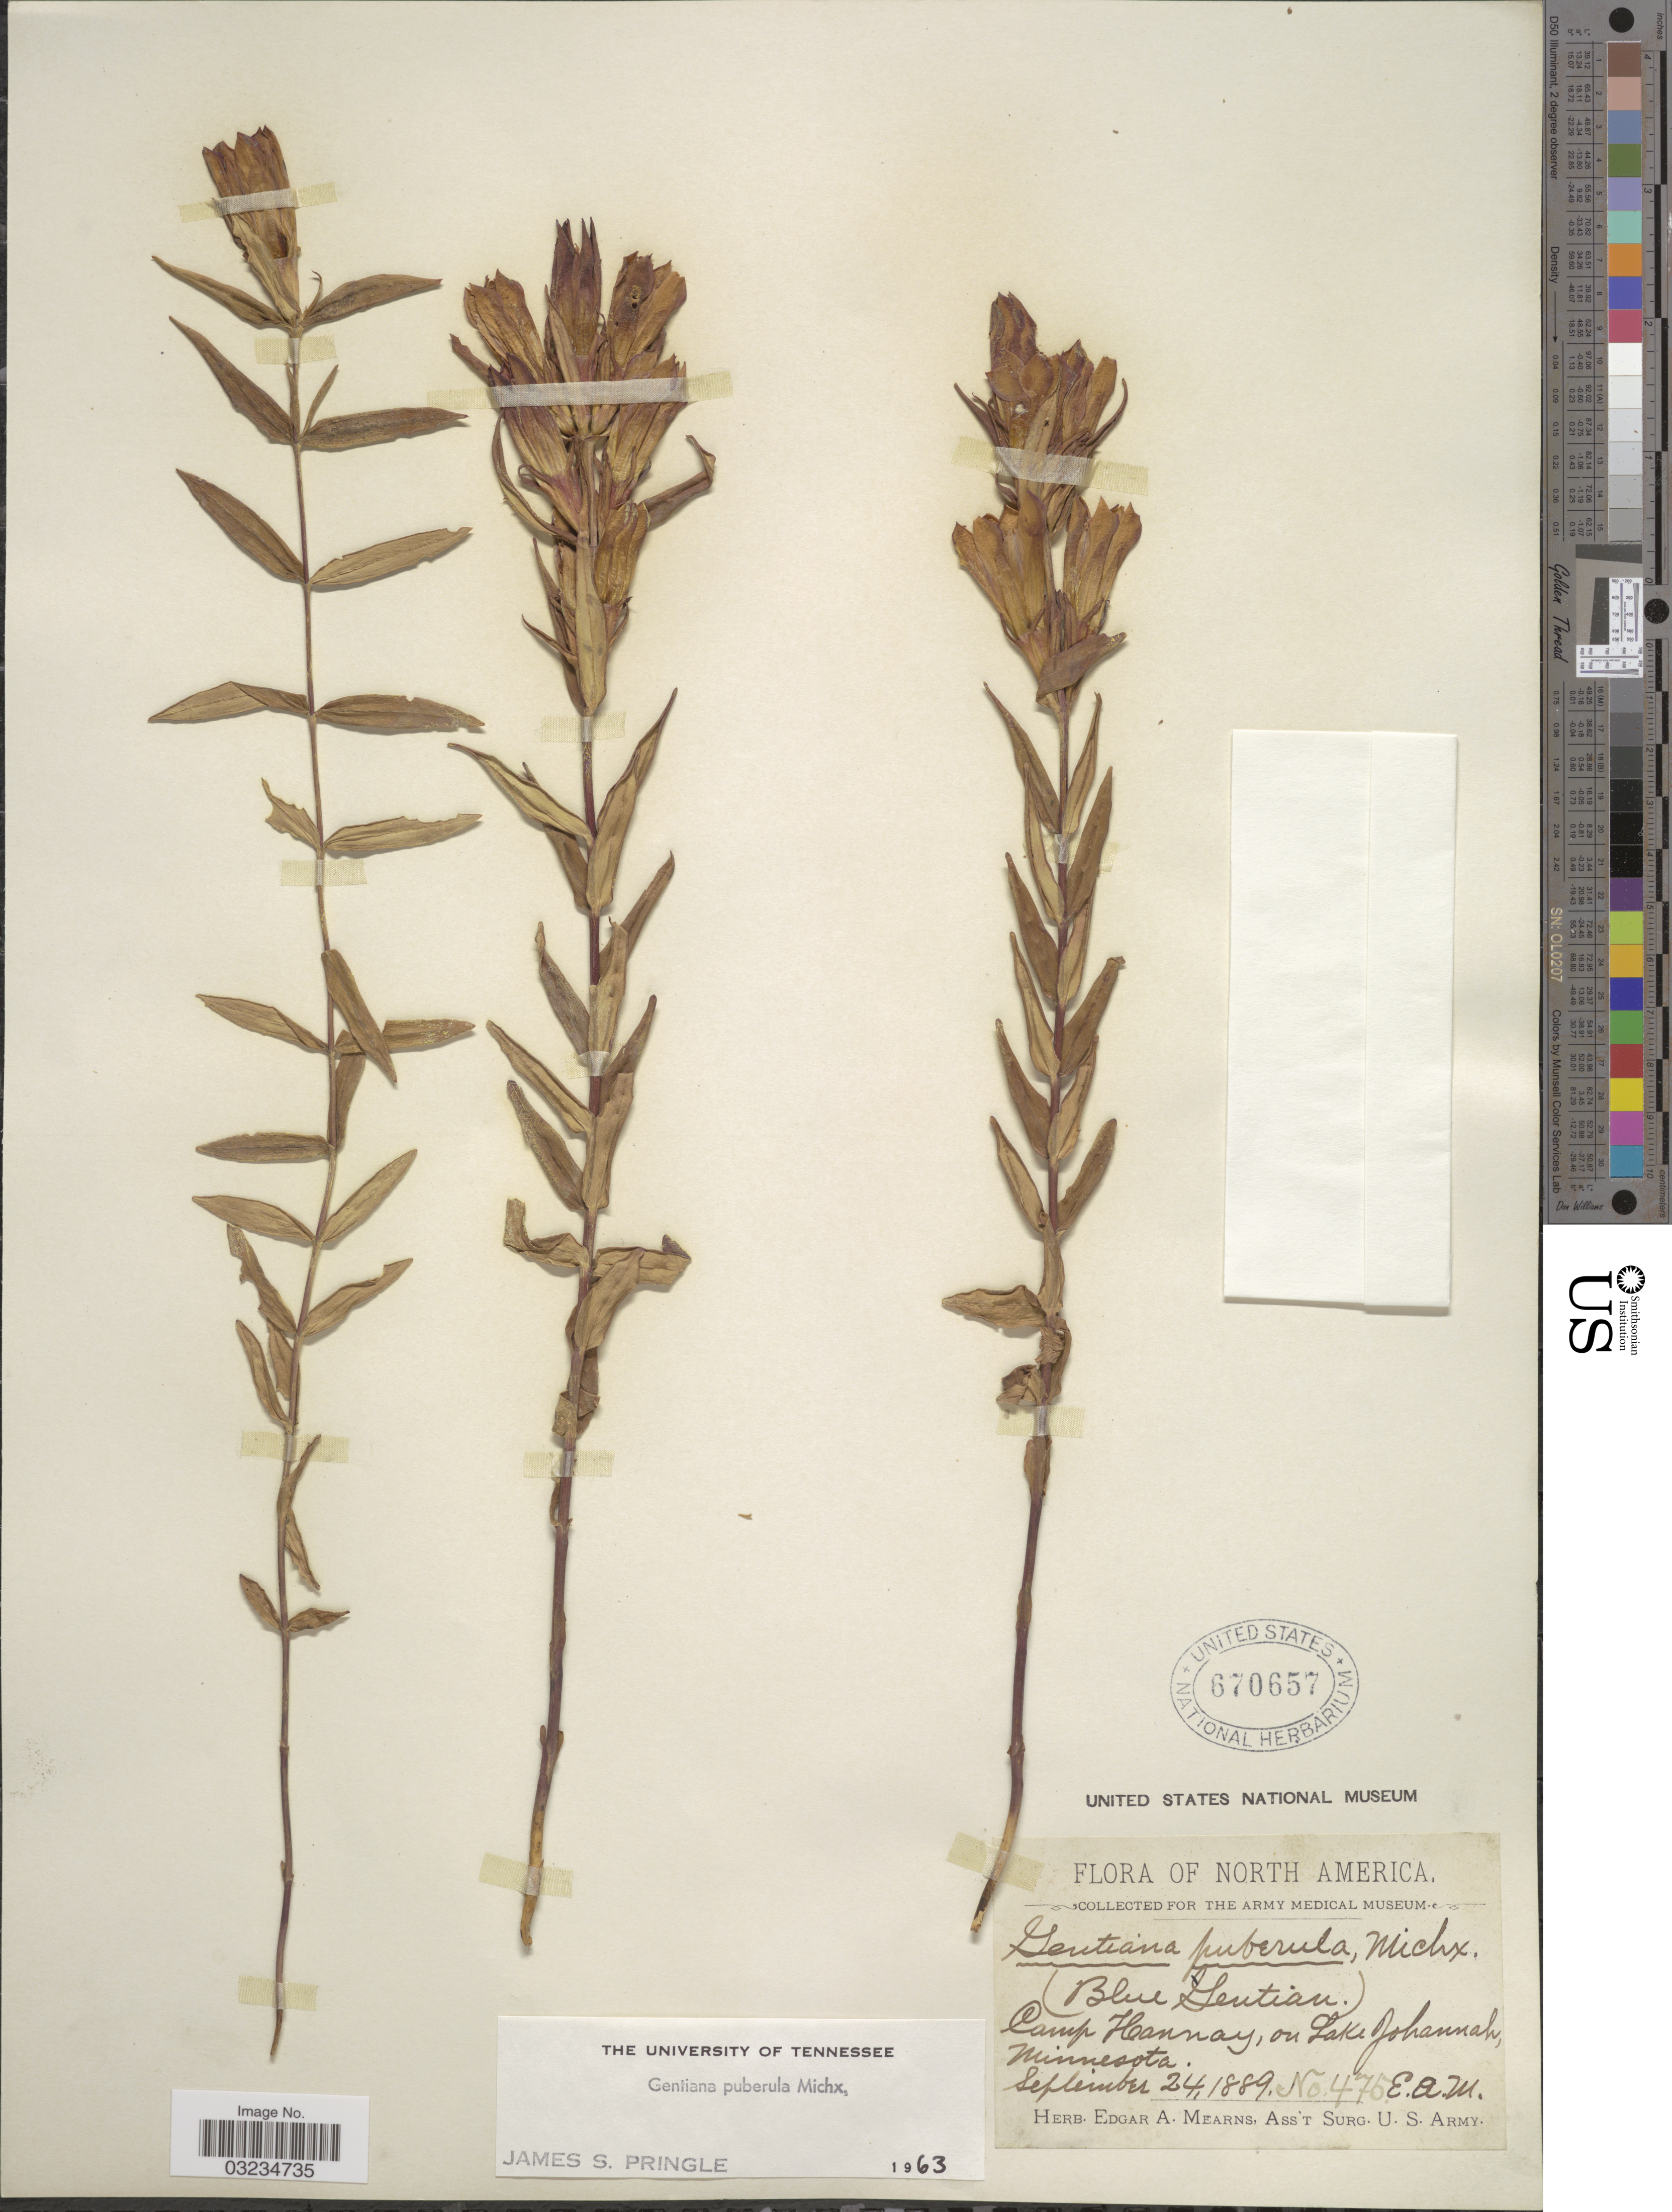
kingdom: Plantae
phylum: Tracheophyta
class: Magnoliopsida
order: Gentianales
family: Gentianaceae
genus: Gentiana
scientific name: Gentiana puberula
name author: Michx.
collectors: E. A. Mearns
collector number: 475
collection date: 1889-09-24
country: United States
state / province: Minnesota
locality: Camp Hannay, on Lake Johannah.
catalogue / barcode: US 670657